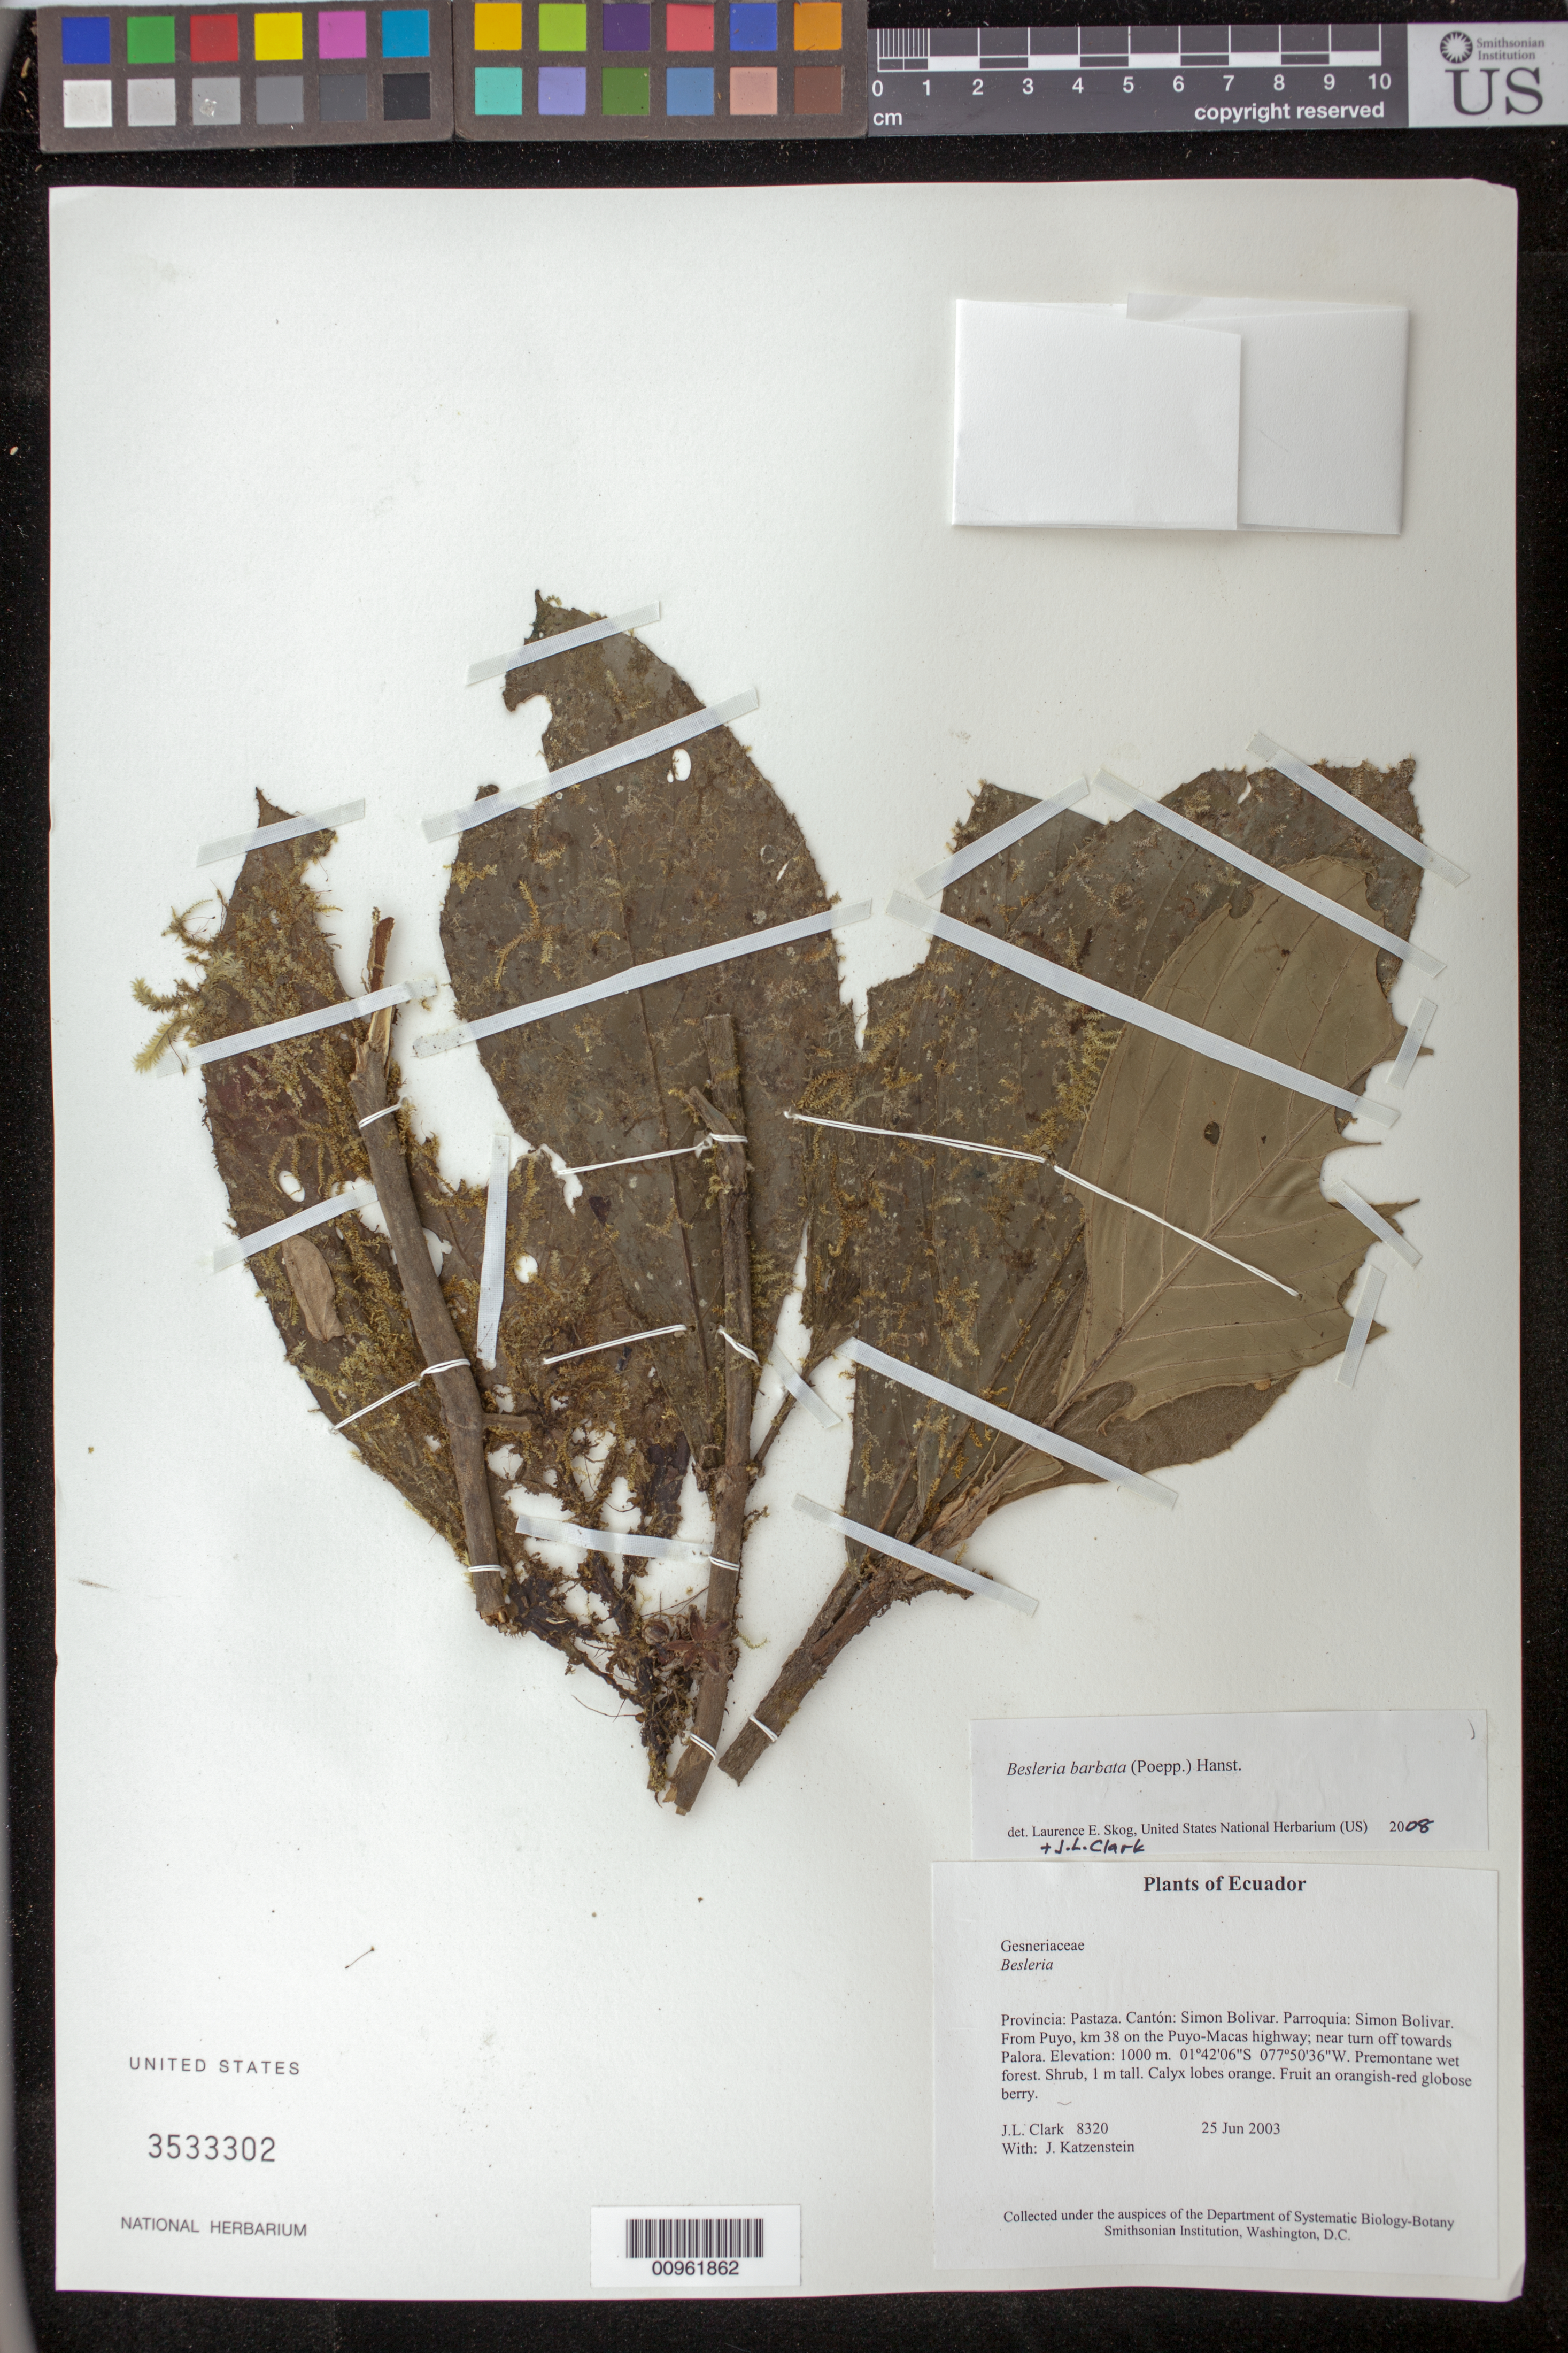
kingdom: Plantae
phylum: Tracheophyta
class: Magnoliopsida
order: Lamiales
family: Gesneriaceae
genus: Besleria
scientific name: Besleria barbata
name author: (Poepp.) Hanst.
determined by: Clark, J. L.; Skog, Laurence E.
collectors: J. L. Clark & J. Katzenstein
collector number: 8320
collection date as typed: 25 Jun 2003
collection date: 2003-06-25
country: Ecuador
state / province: Pastaza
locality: Simon Bolivar. Parroquia: Simon Bolivar. From Puyo, km 38 on the Puyo-Macas highway; near turn off towards Palora.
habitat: Premontane wet forest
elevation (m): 1000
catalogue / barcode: US 3533302